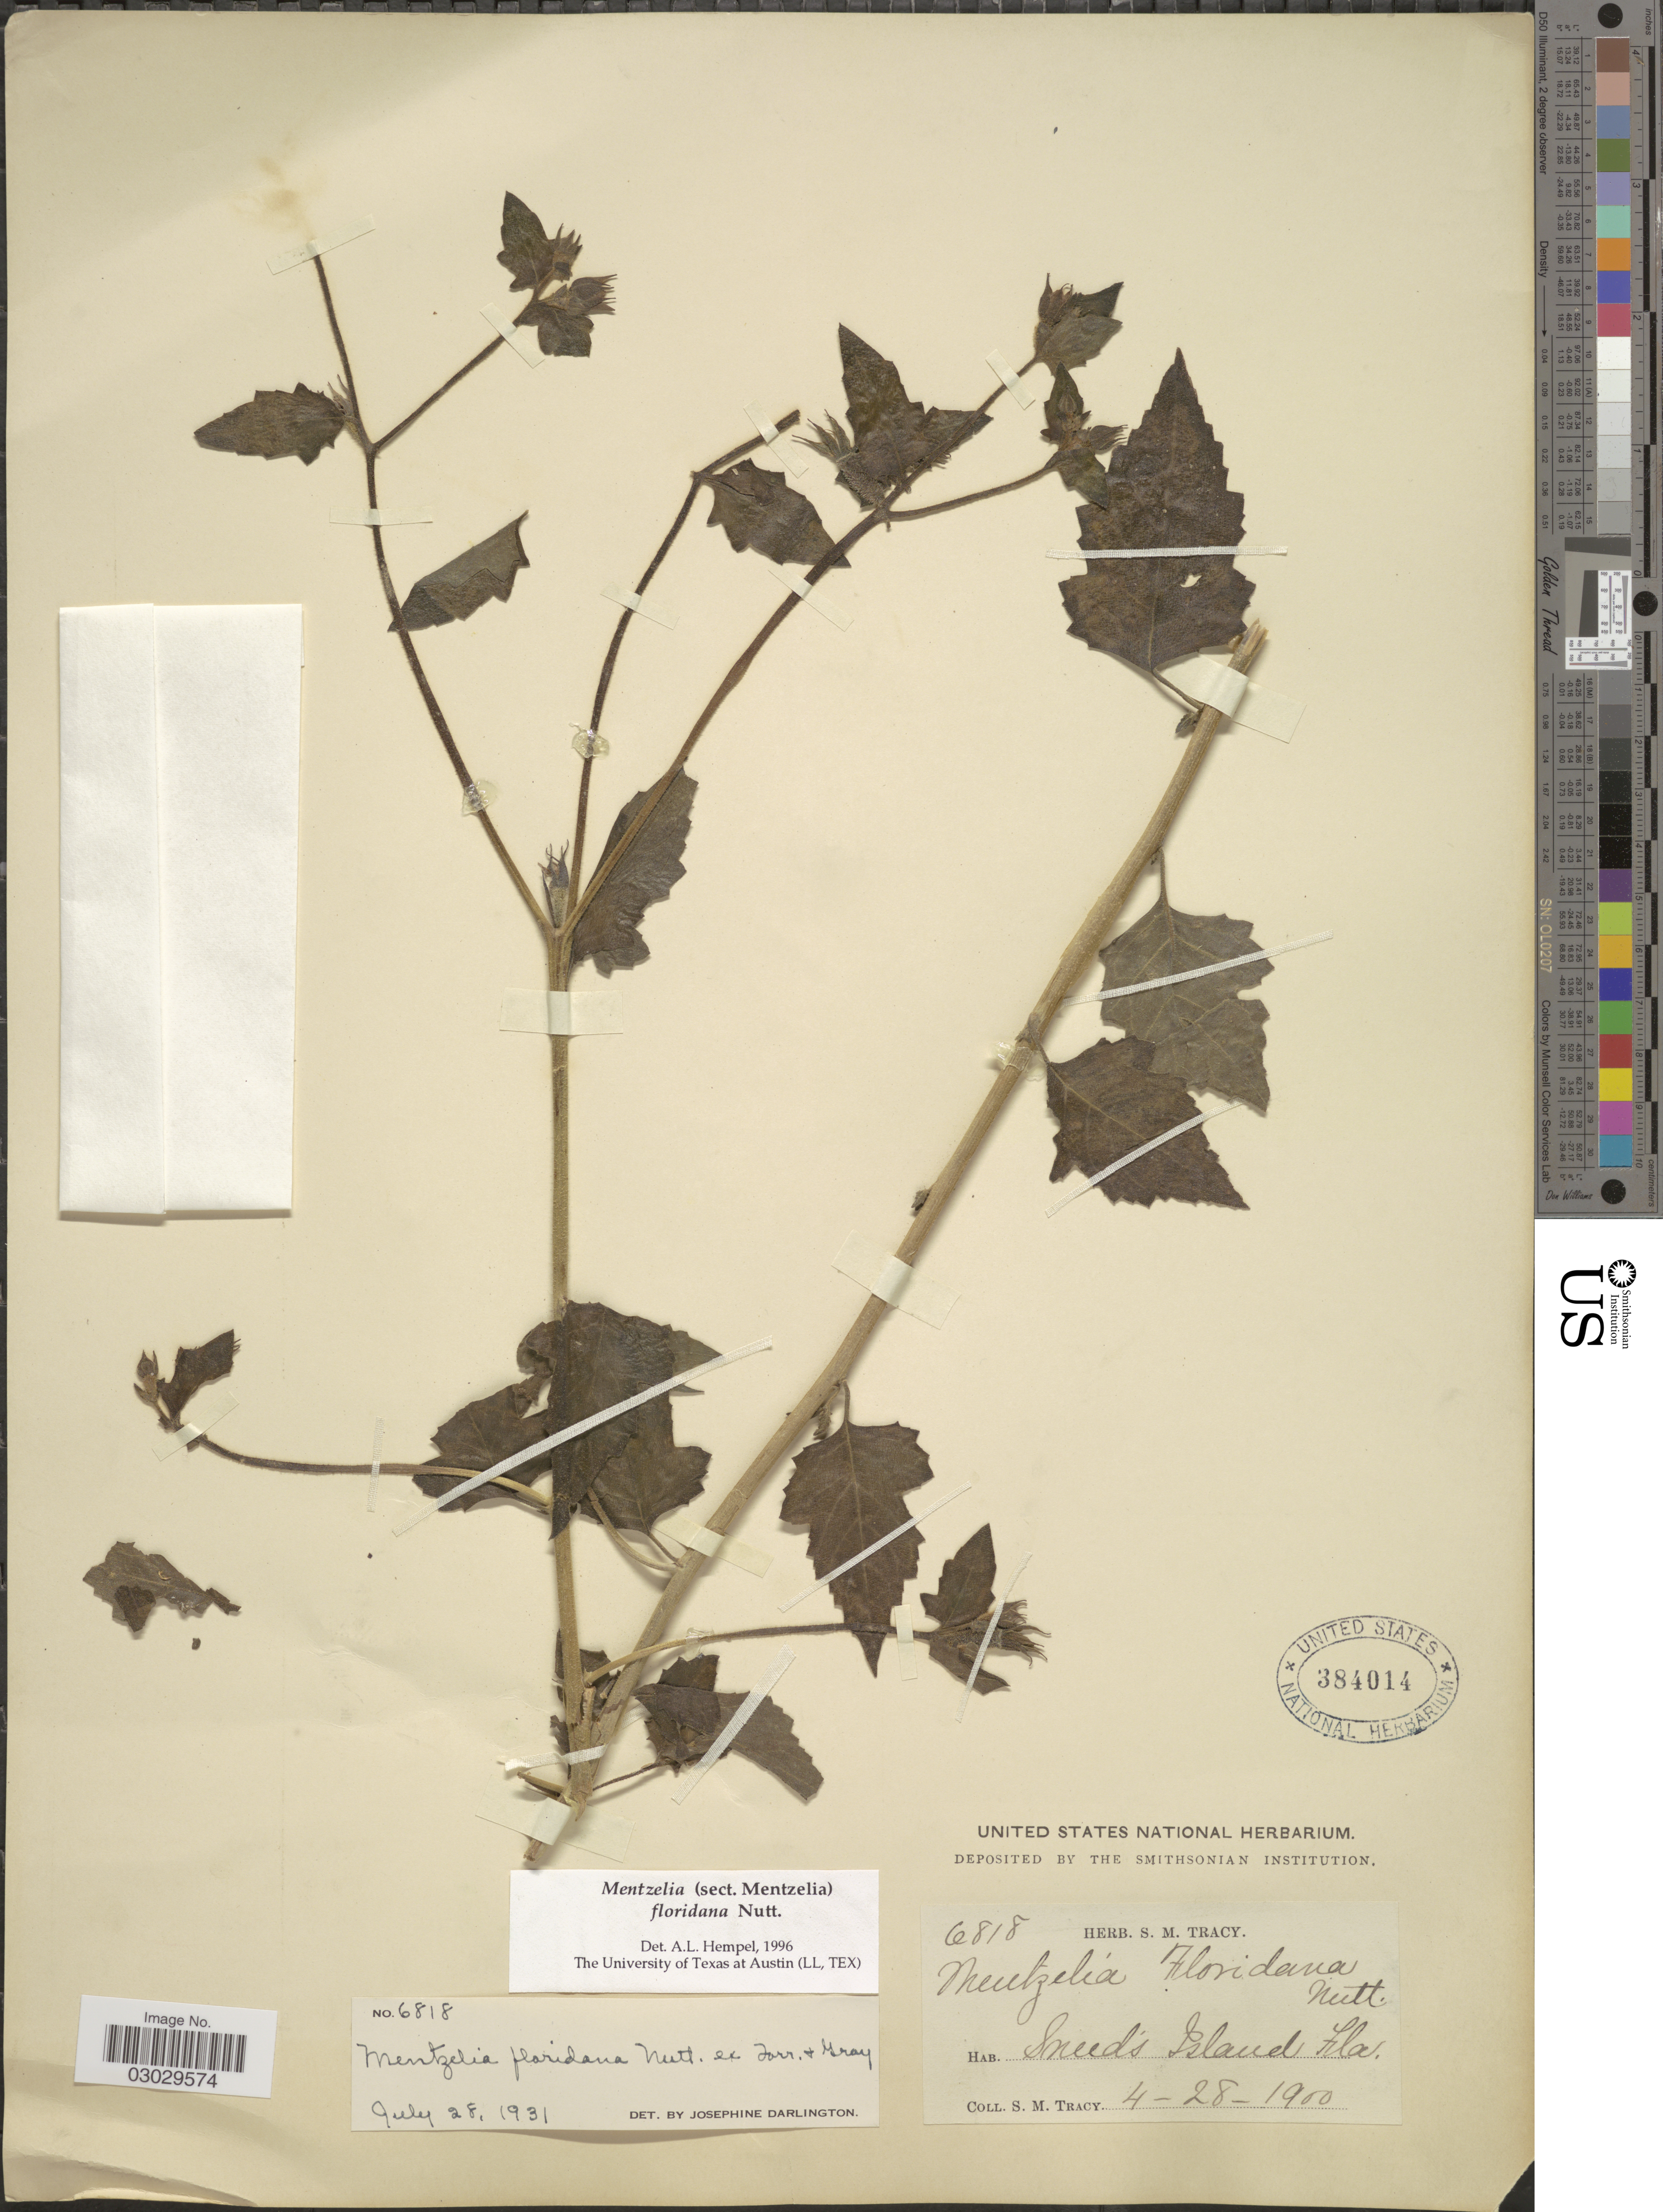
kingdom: Plantae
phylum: Tracheophyta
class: Magnoliopsida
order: Cornales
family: Loasaceae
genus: Mentzelia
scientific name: Mentzelia floridana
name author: Nutt. ex Torr. & A. Gray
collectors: S. M. Tracy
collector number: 6818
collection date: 1900-04-28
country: United States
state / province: Florida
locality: Sneed's Island.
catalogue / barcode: US 384014